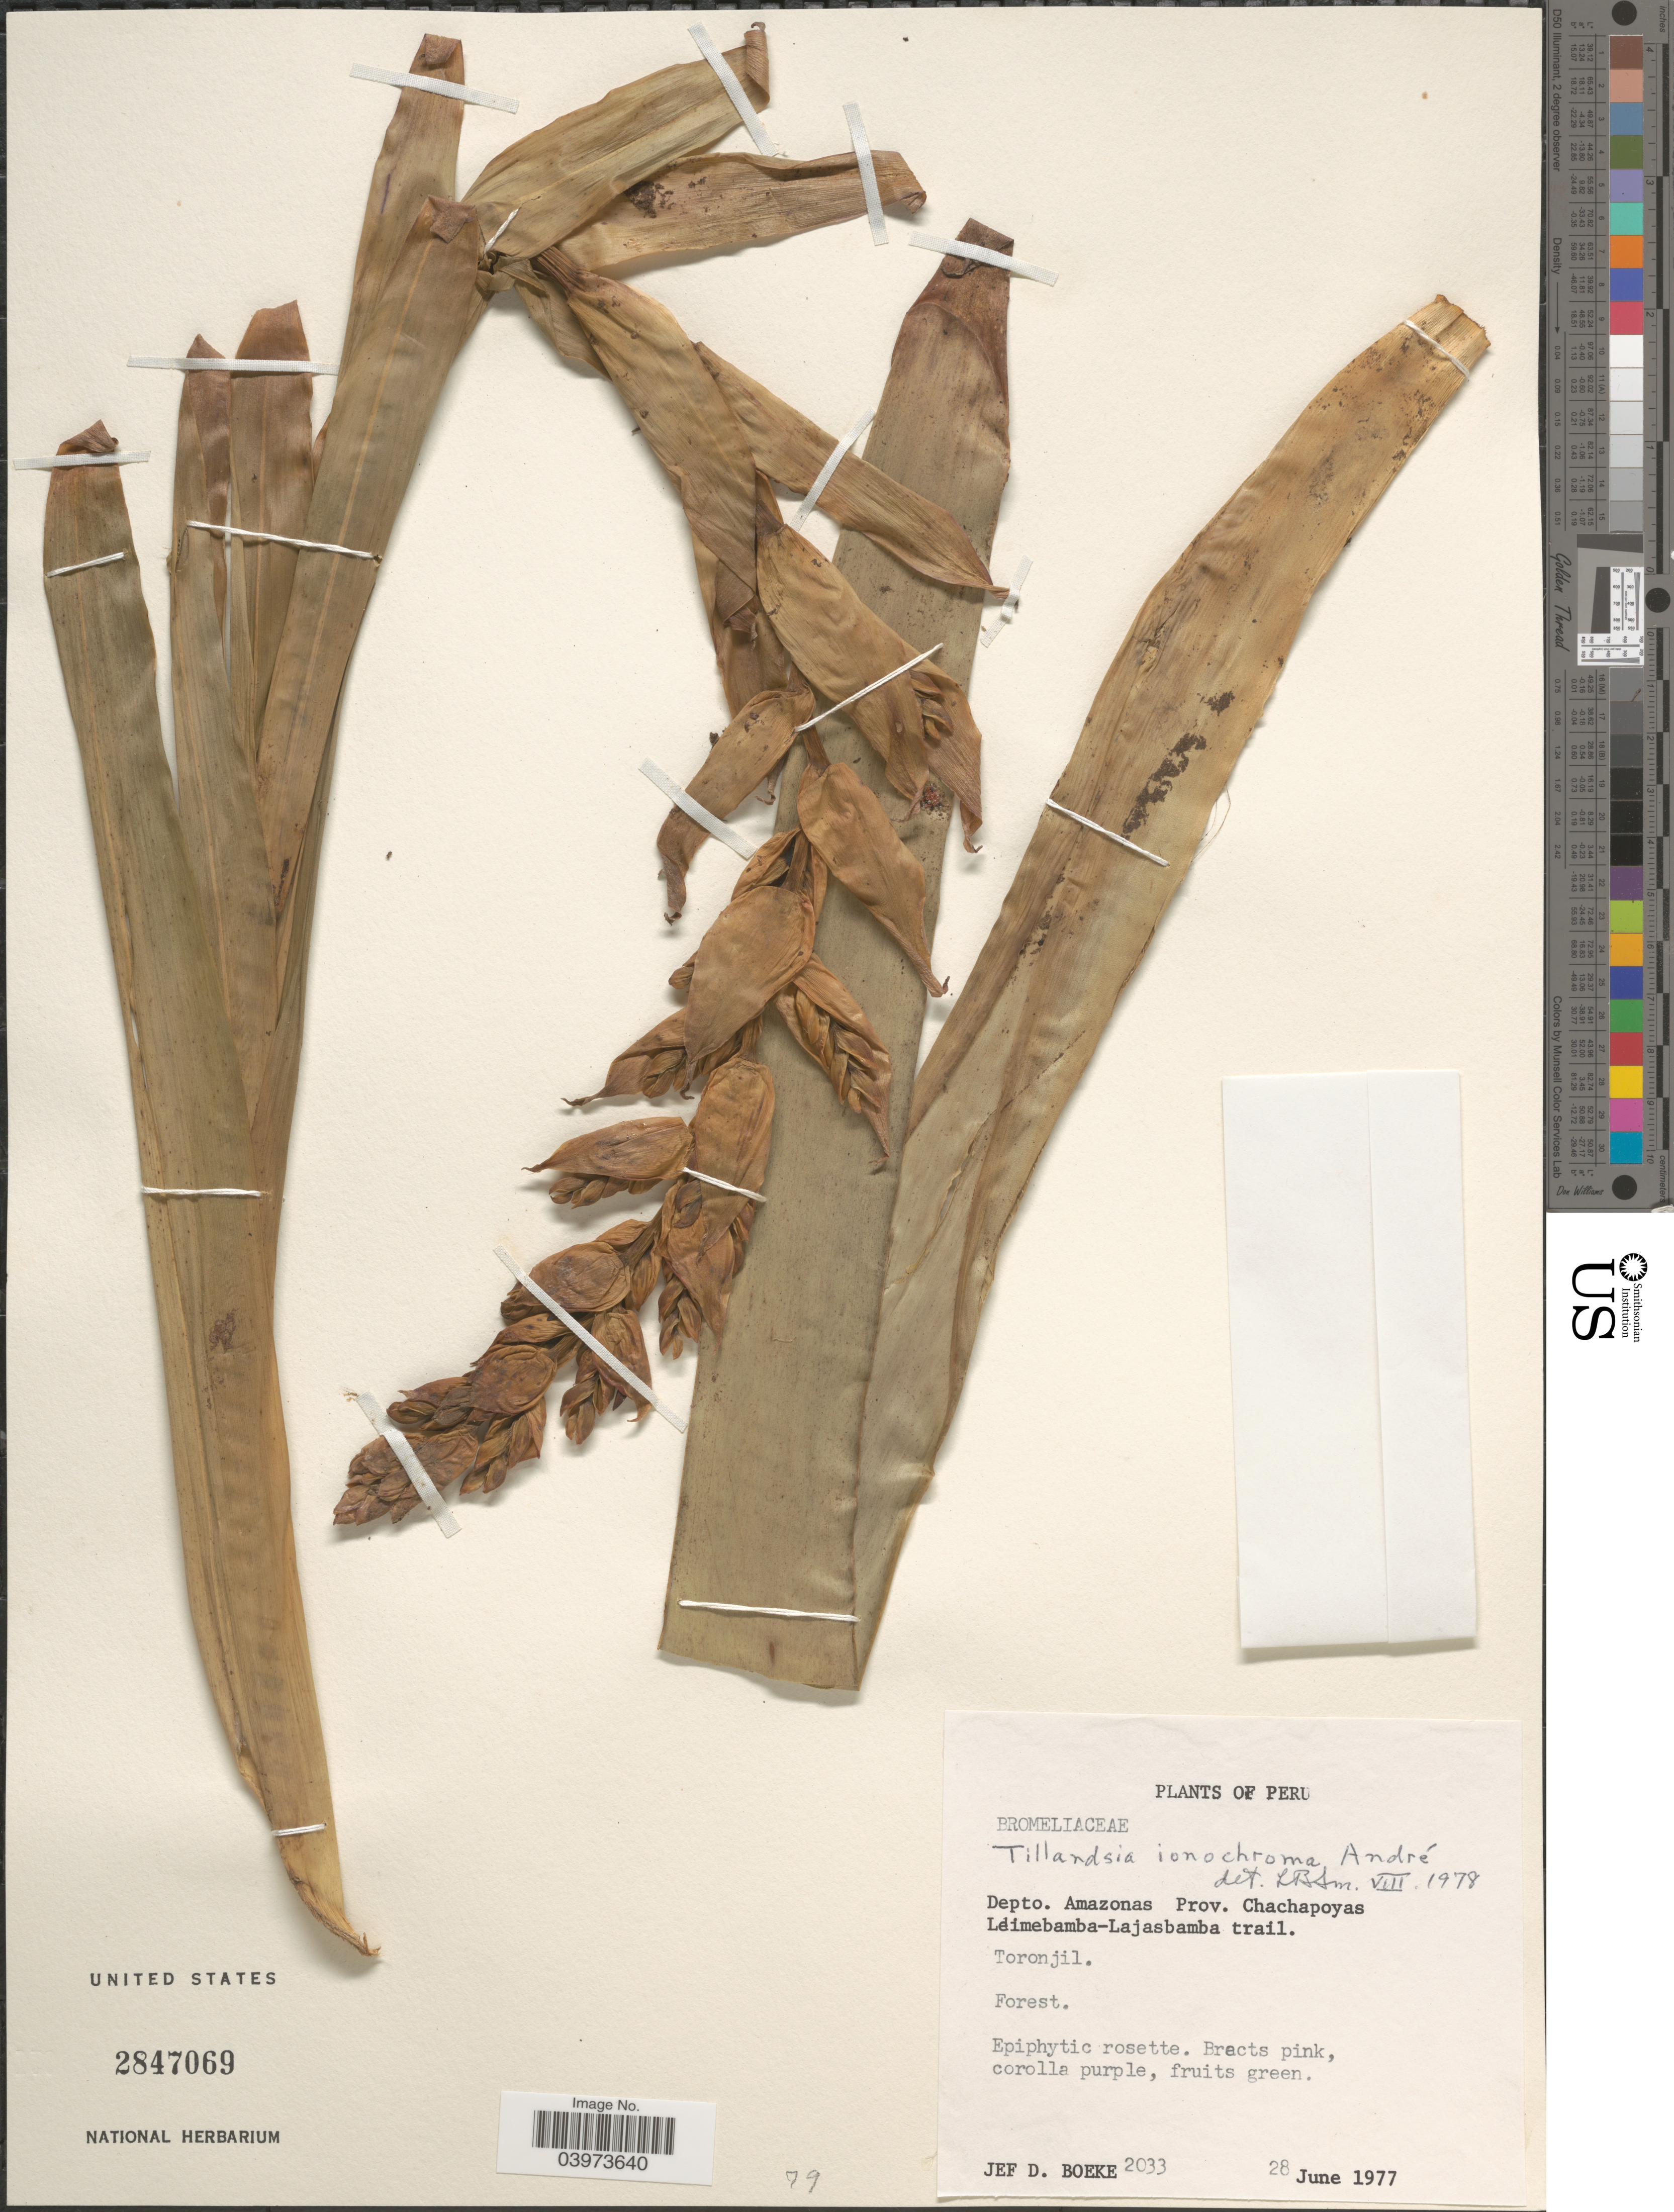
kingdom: Plantae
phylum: Tracheophyta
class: Liliopsida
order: Poales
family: Bromeliaceae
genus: Tillandsia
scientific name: Tillandsia ionochroma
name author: André ex Mez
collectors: J. Boeke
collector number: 2033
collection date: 1977-06-28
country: Peru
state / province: Amazonas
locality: Depto. Amazonas Prov. Chachapoyas. Leimebamba-Lajasbamba trail. Toronjil.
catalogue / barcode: US 2847069